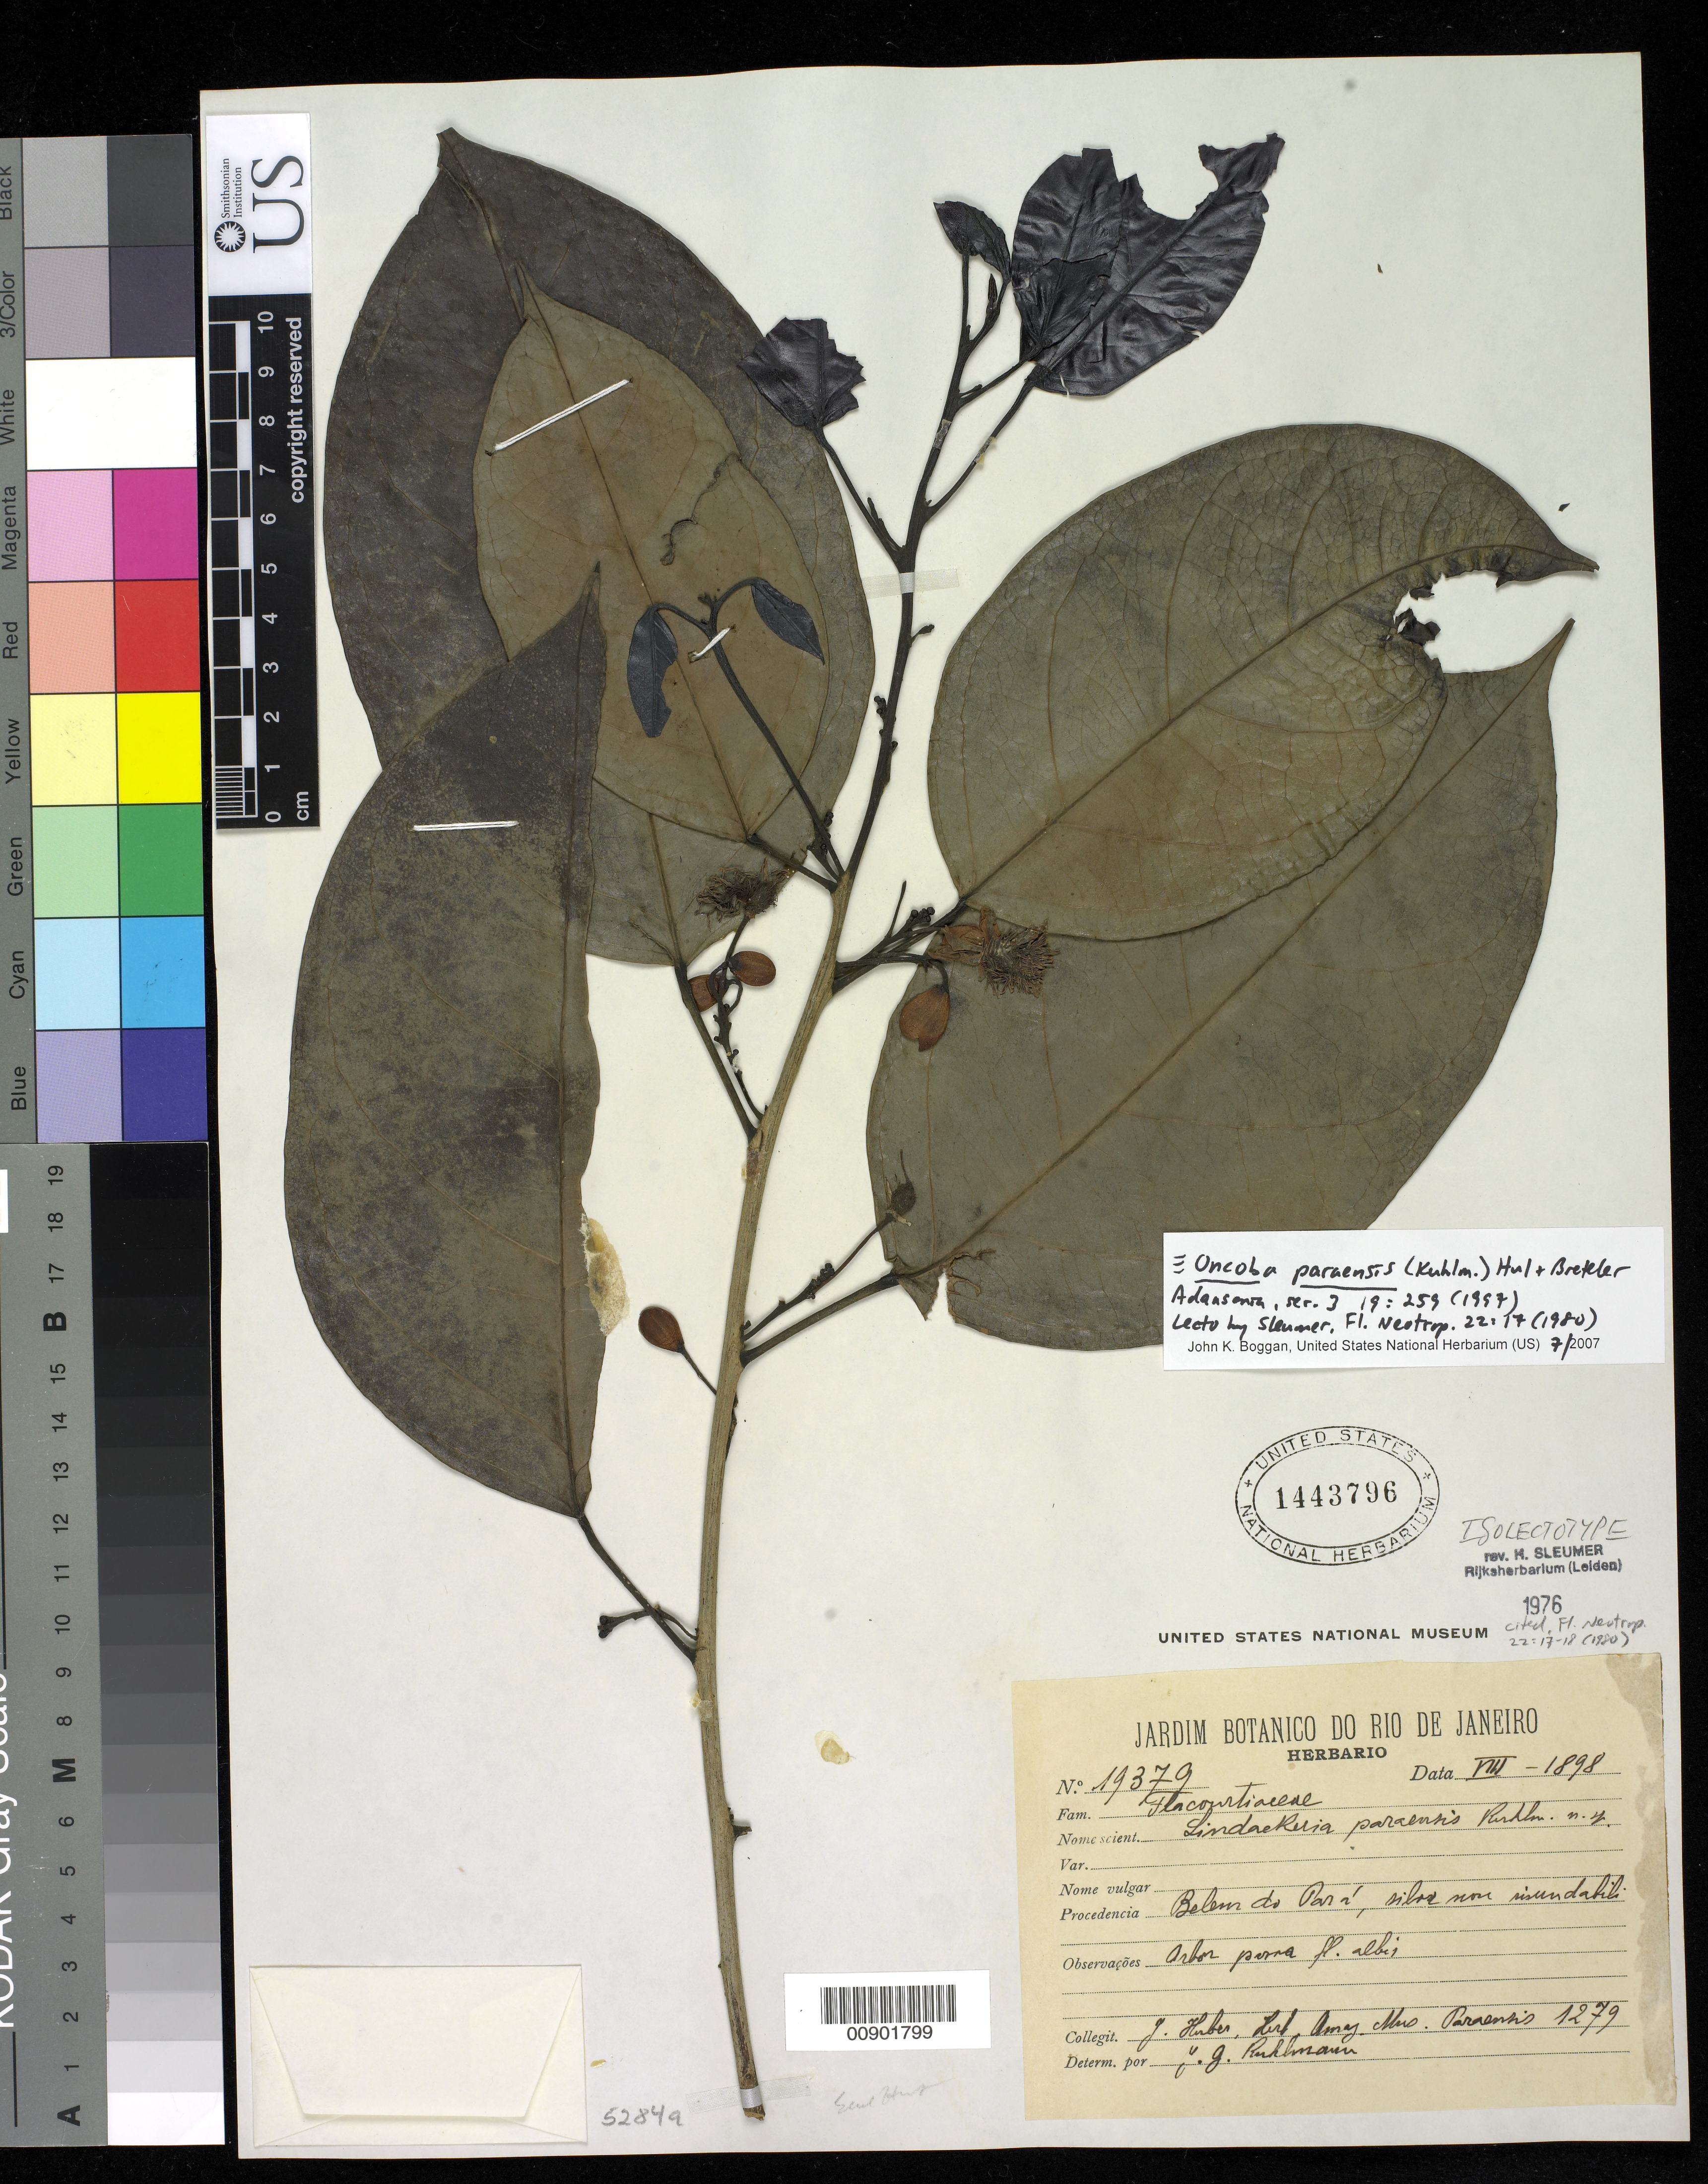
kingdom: Plantae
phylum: Tracheophyta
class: Magnoliopsida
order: Malpighiales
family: Achariaceae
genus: Lindackeria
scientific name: Lindackeria paraensis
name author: Kuhlm.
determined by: Boggan, J. K., (US), NMNH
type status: Isolectotype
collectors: J. Huber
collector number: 1279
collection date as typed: Aug 1898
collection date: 1898-08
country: Brazil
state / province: Pará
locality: Belem do Pará.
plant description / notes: Cited by Hul & Breteler, Adansonia ser. 3, 19: 259 (1997).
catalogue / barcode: US 1443796